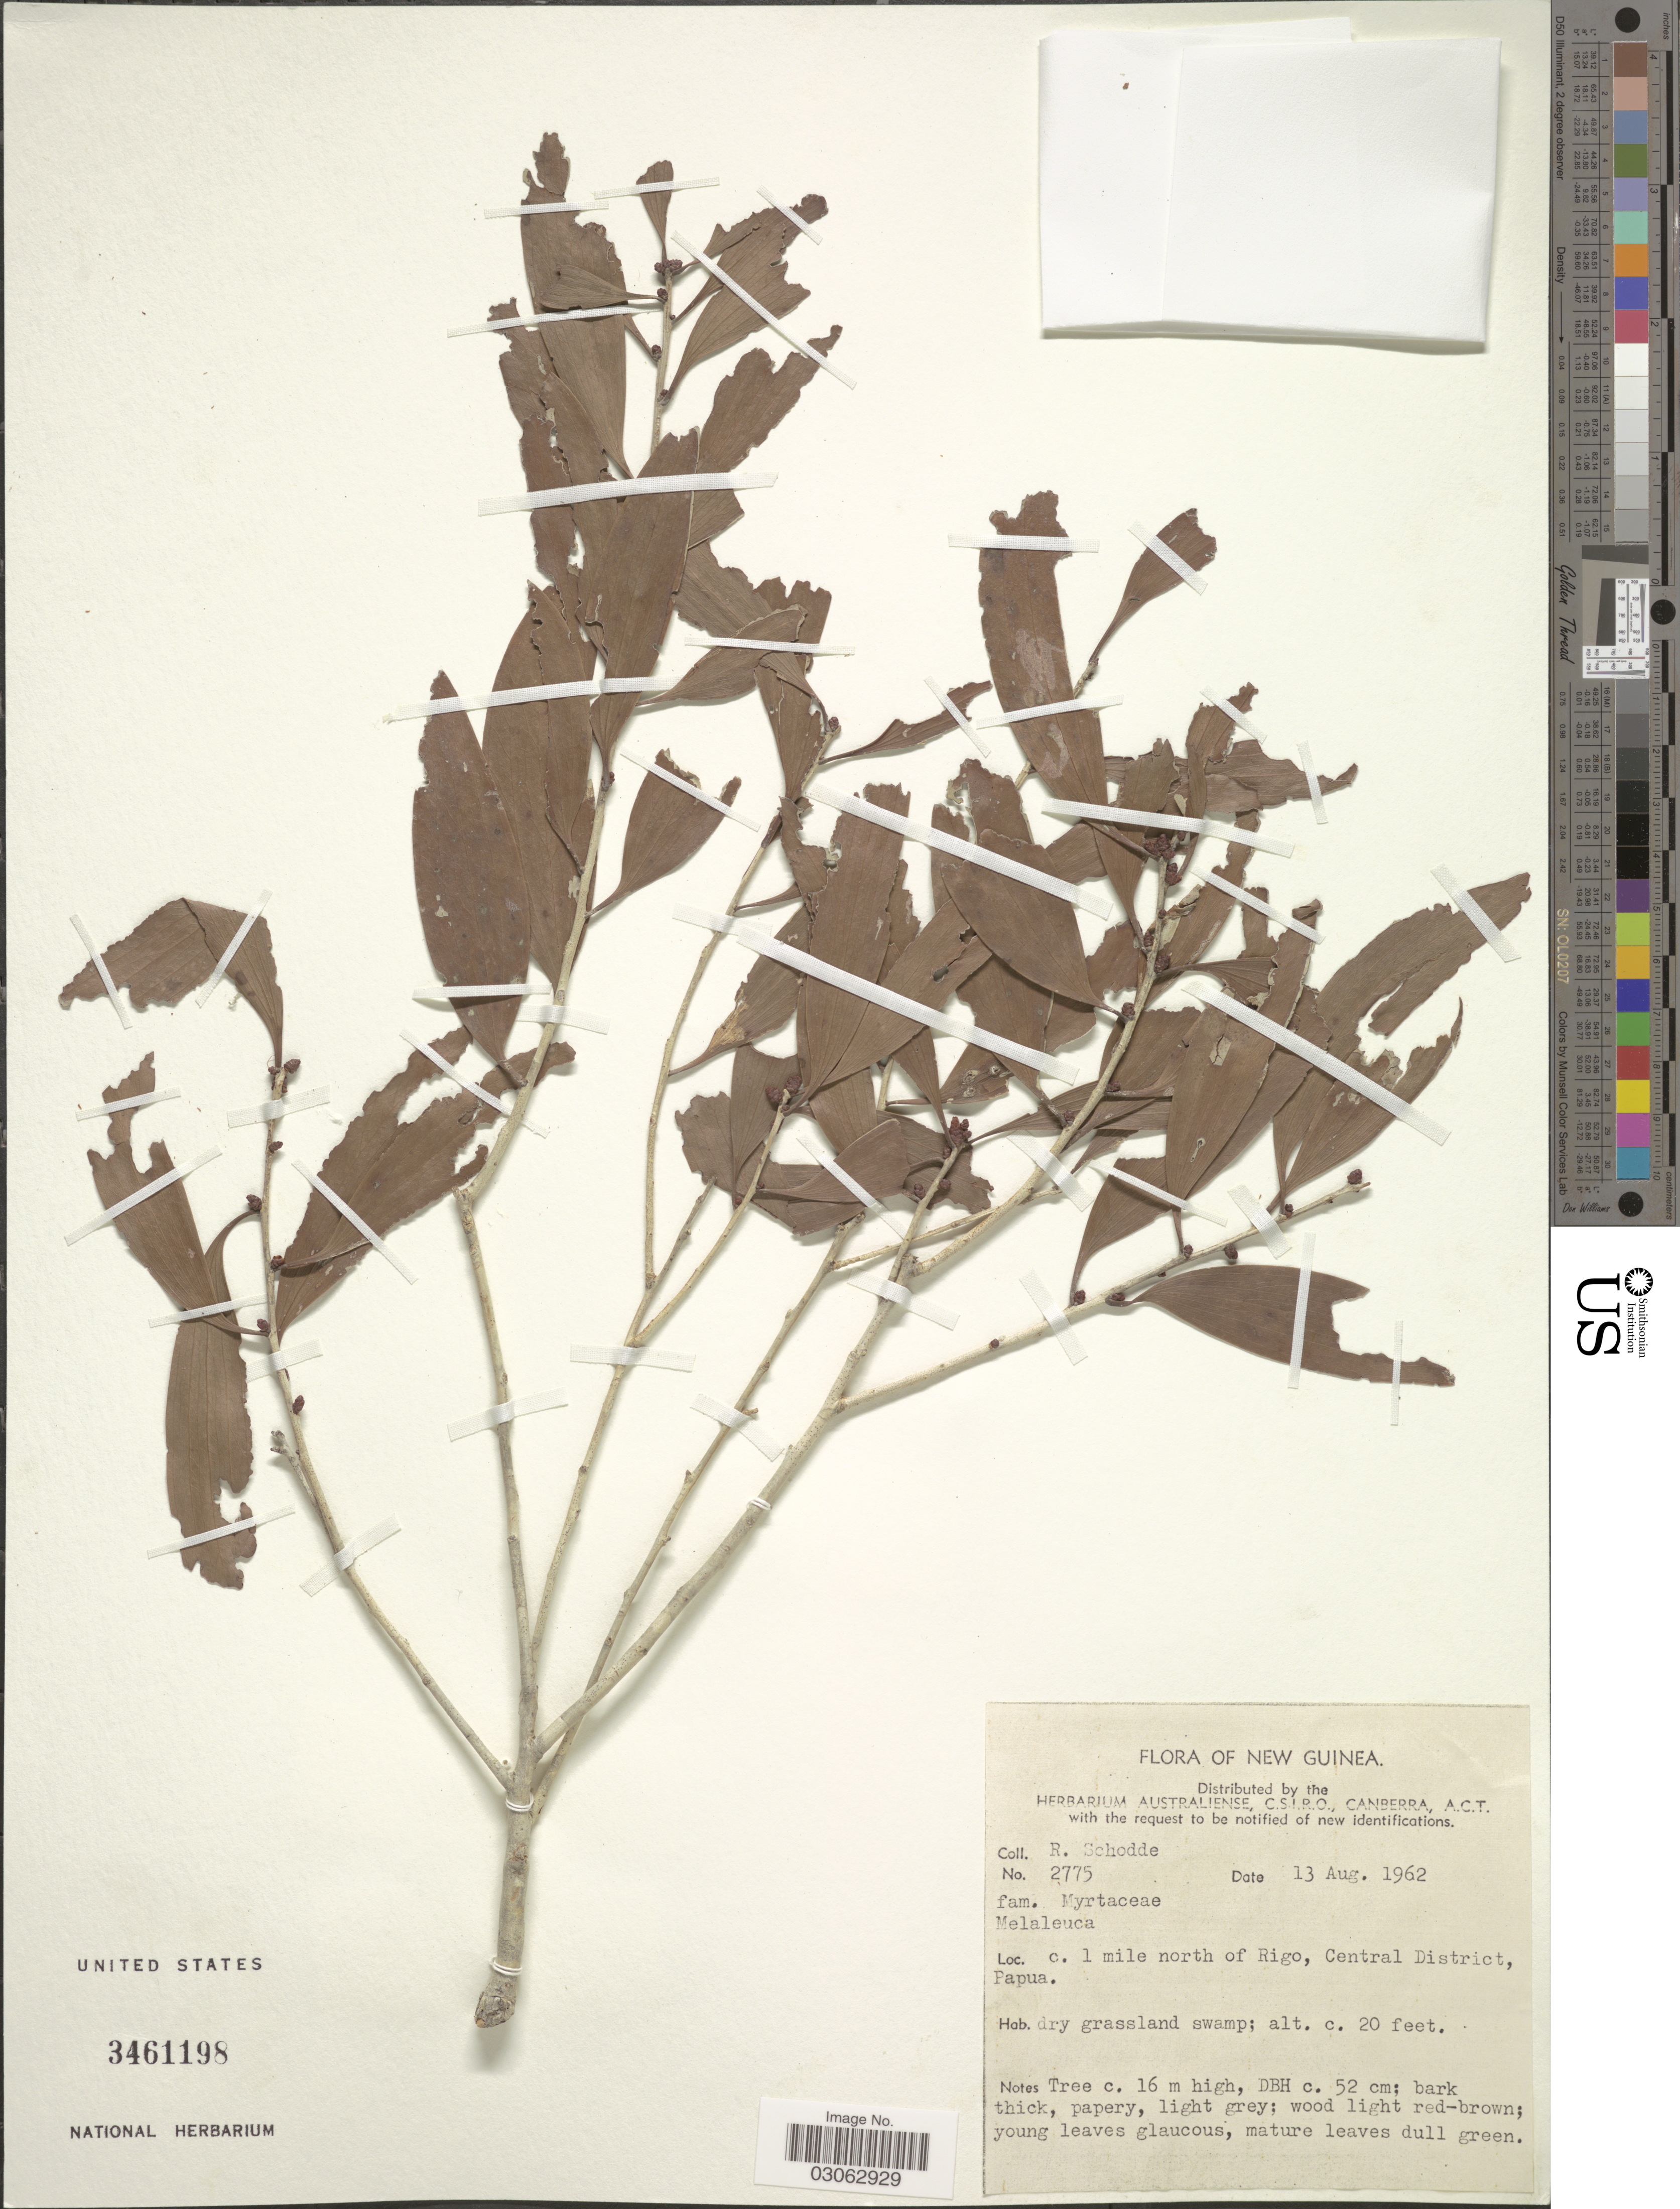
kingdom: Plantae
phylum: Tracheophyta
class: Magnoliopsida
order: Myrtales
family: Myrtaceae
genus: Melaleuca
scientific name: Melaleuca sp.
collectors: R. Schodde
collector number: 2775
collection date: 1962-08-13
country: Papua New Guinea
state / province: Central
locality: New Guinea. c. 1 mile north of Rigo, Central District.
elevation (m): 6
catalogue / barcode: US 3461198